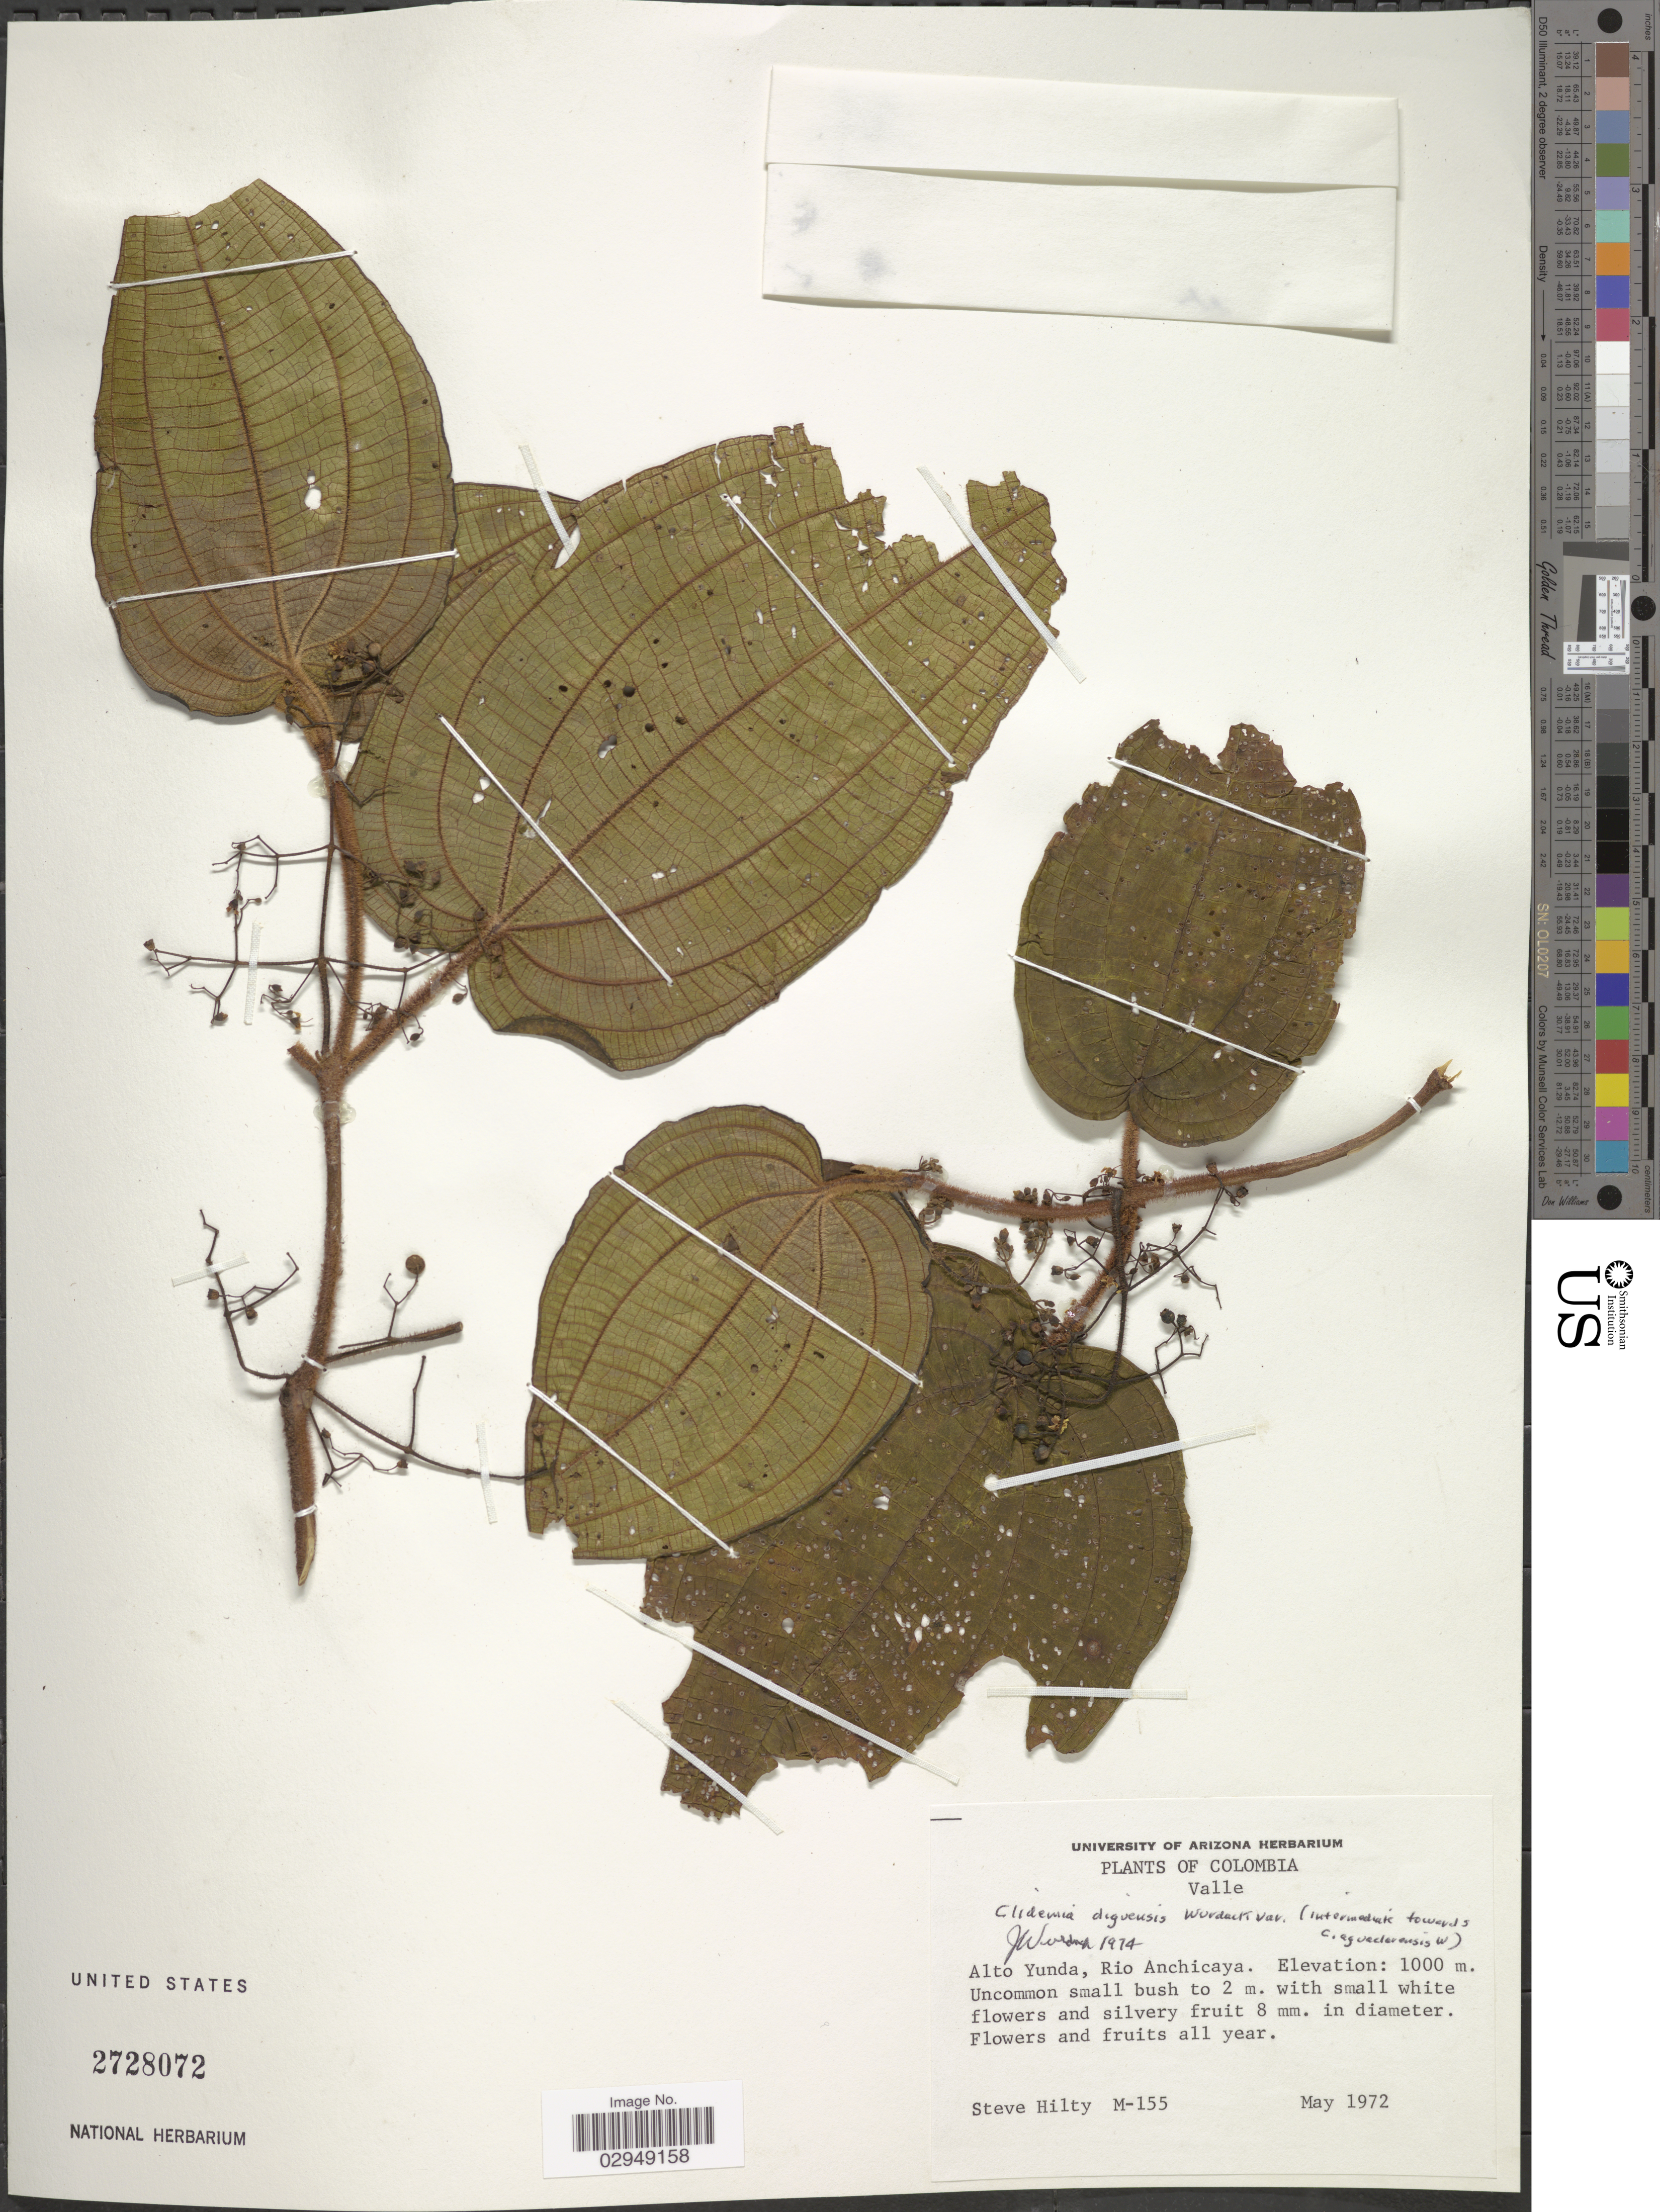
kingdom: Plantae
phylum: Tracheophyta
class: Magnoliopsida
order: Myrtales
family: Melastomataceae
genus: Clidemia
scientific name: Clidemia diguensis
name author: Wurdack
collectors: S. Hilty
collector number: M-155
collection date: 1972-05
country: Colombia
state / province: Valle del Cauca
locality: Valle, Alto Yunda, Rio Anchicaya.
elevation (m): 1000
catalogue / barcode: US 2728072